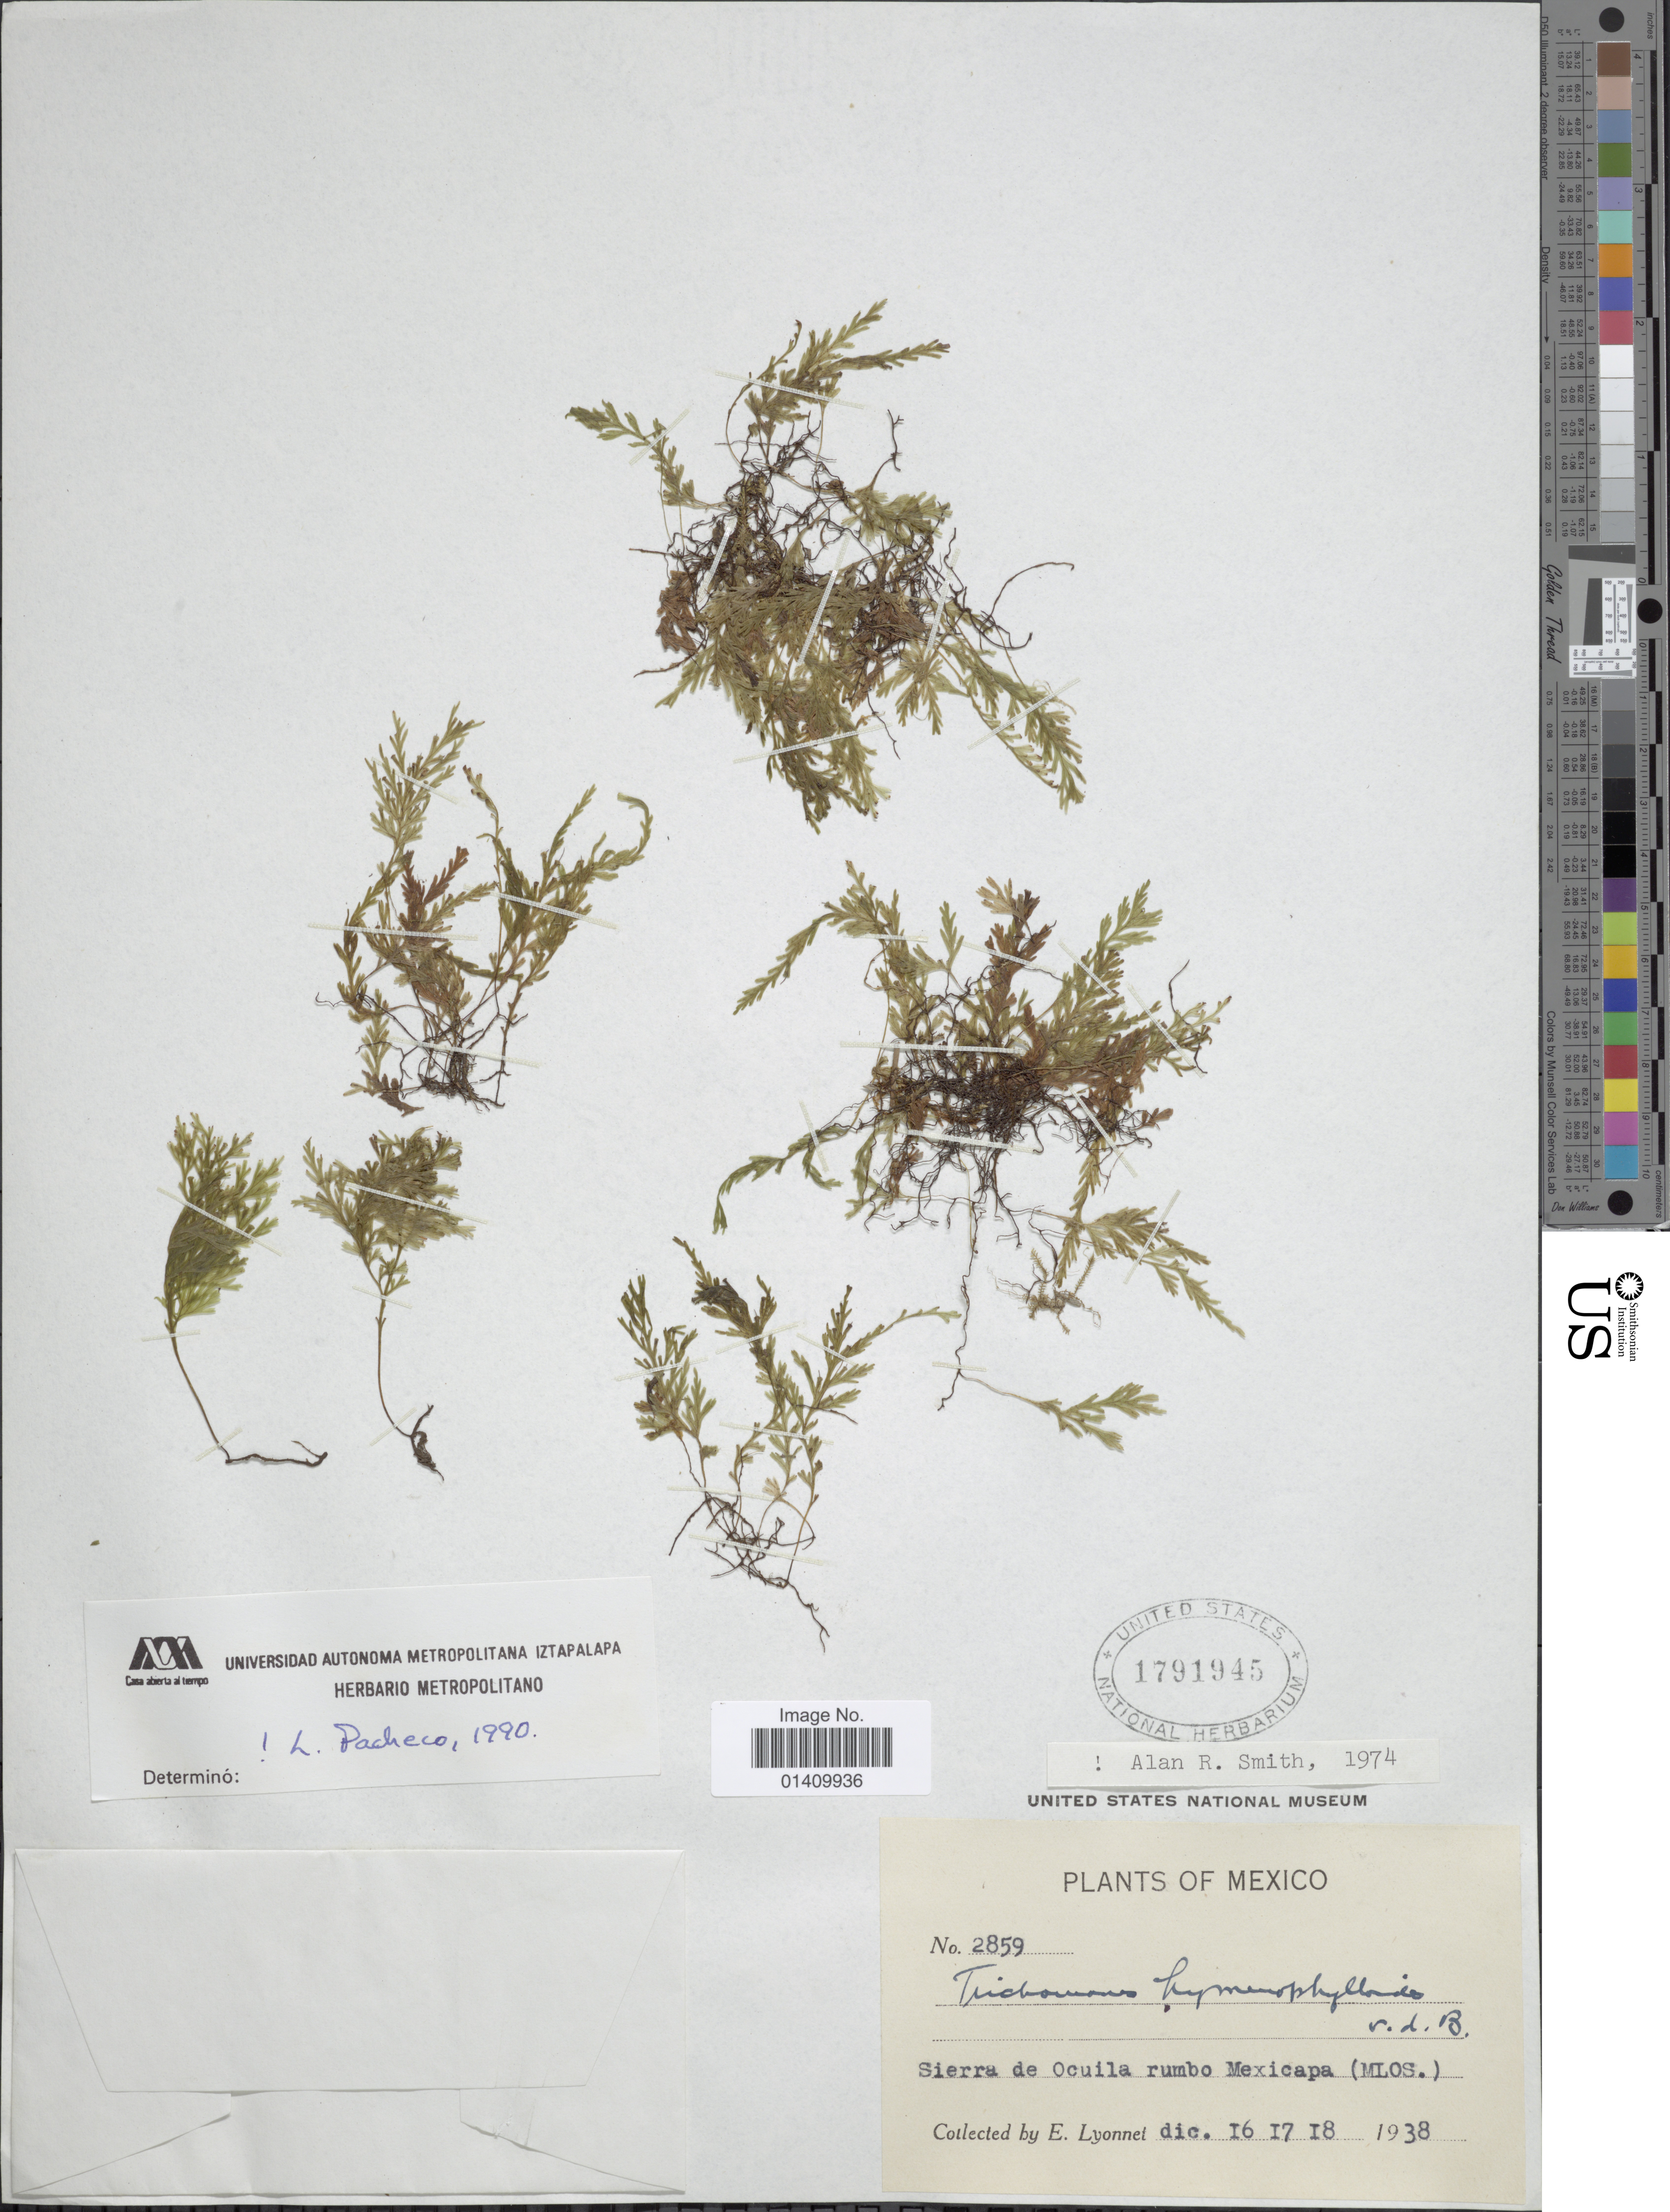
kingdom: Plantae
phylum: Tracheophyta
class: Polypodiopsida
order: Hymenophyllales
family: Hymenophyllaceae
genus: Polyphlebium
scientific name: Polyphlebium hymenophylloides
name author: (Bosch) Ebihara & Dubuisson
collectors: E. Lyonnet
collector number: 2859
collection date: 1938-12-16/1938-12-17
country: Mexico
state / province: Morelos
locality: Sierra de Ocuila rumbo Mexicapa Mlos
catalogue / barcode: US 1791945